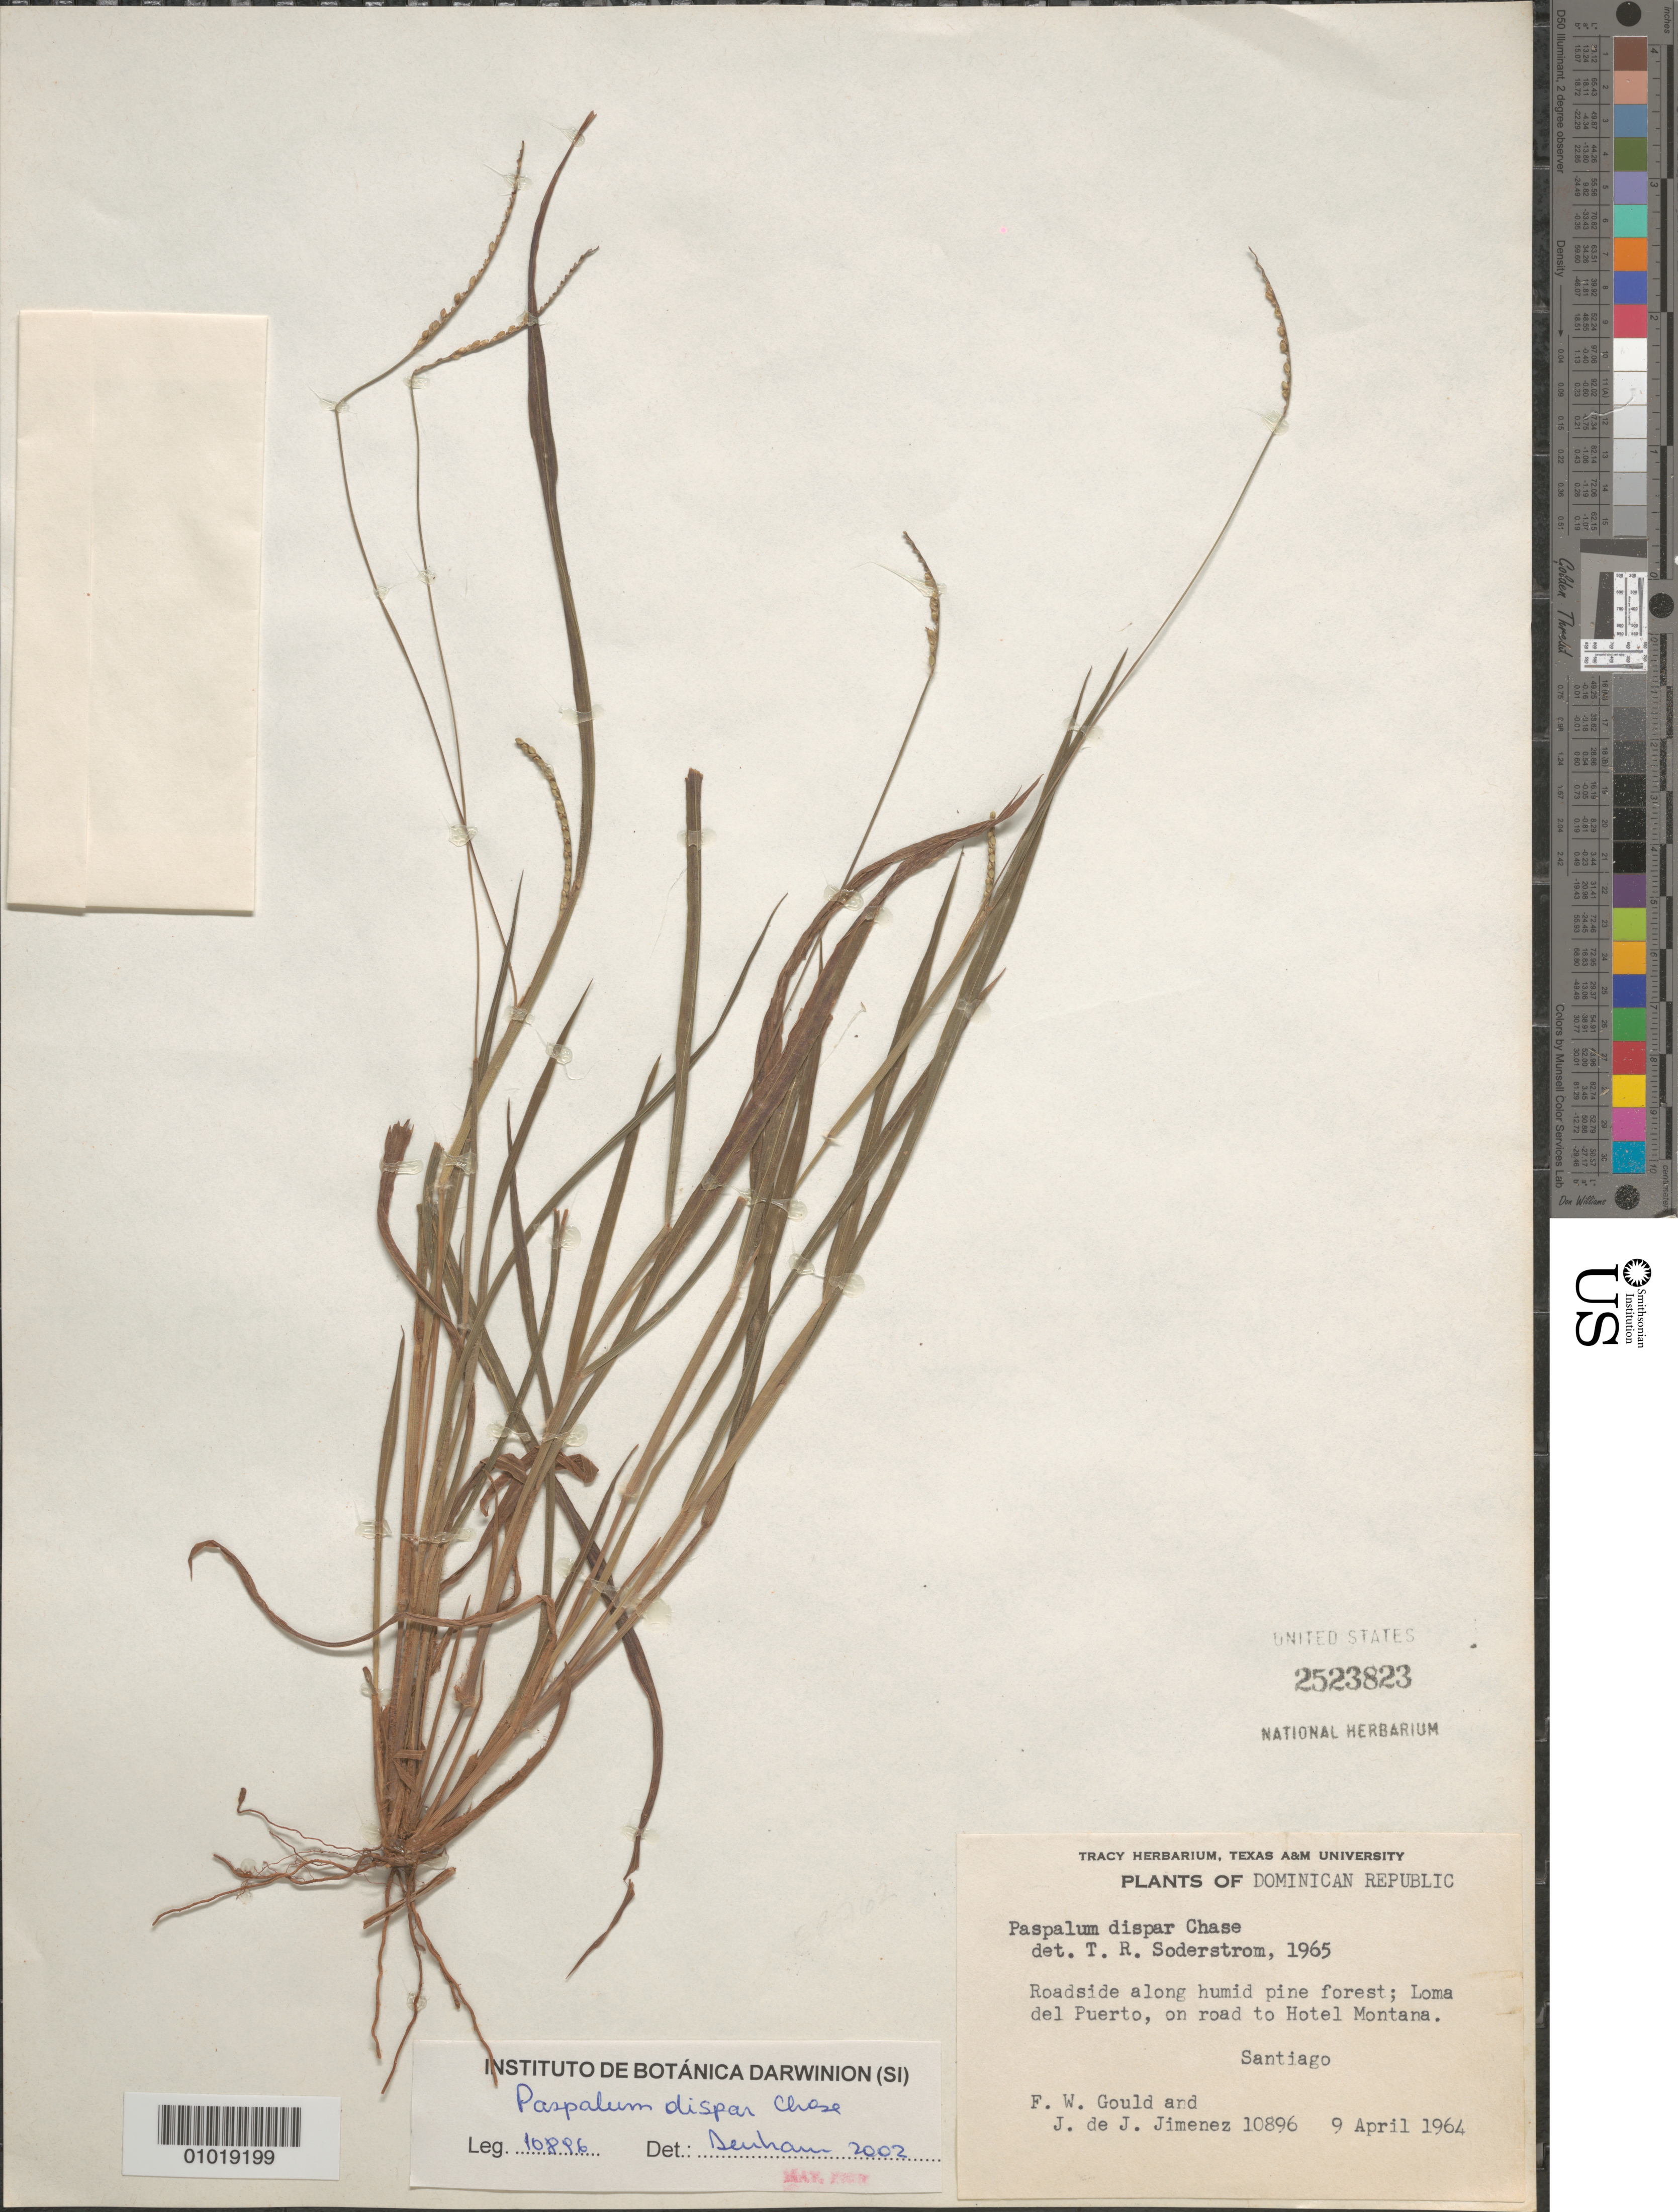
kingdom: Plantae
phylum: Tracheophyta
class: Liliopsida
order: Poales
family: Poaceae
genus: Paspalum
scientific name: Paspalum dispar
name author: Chase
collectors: F. W. Gould & J. J. Jiménez Almonte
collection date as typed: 09 Apr 1964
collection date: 1964-04-09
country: Dominican Republic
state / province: Puerto Plata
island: Hispaniola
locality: Roadside along humid pin eofrest, Loma del Puerto, on rd to hotel Montana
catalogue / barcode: US 2523823